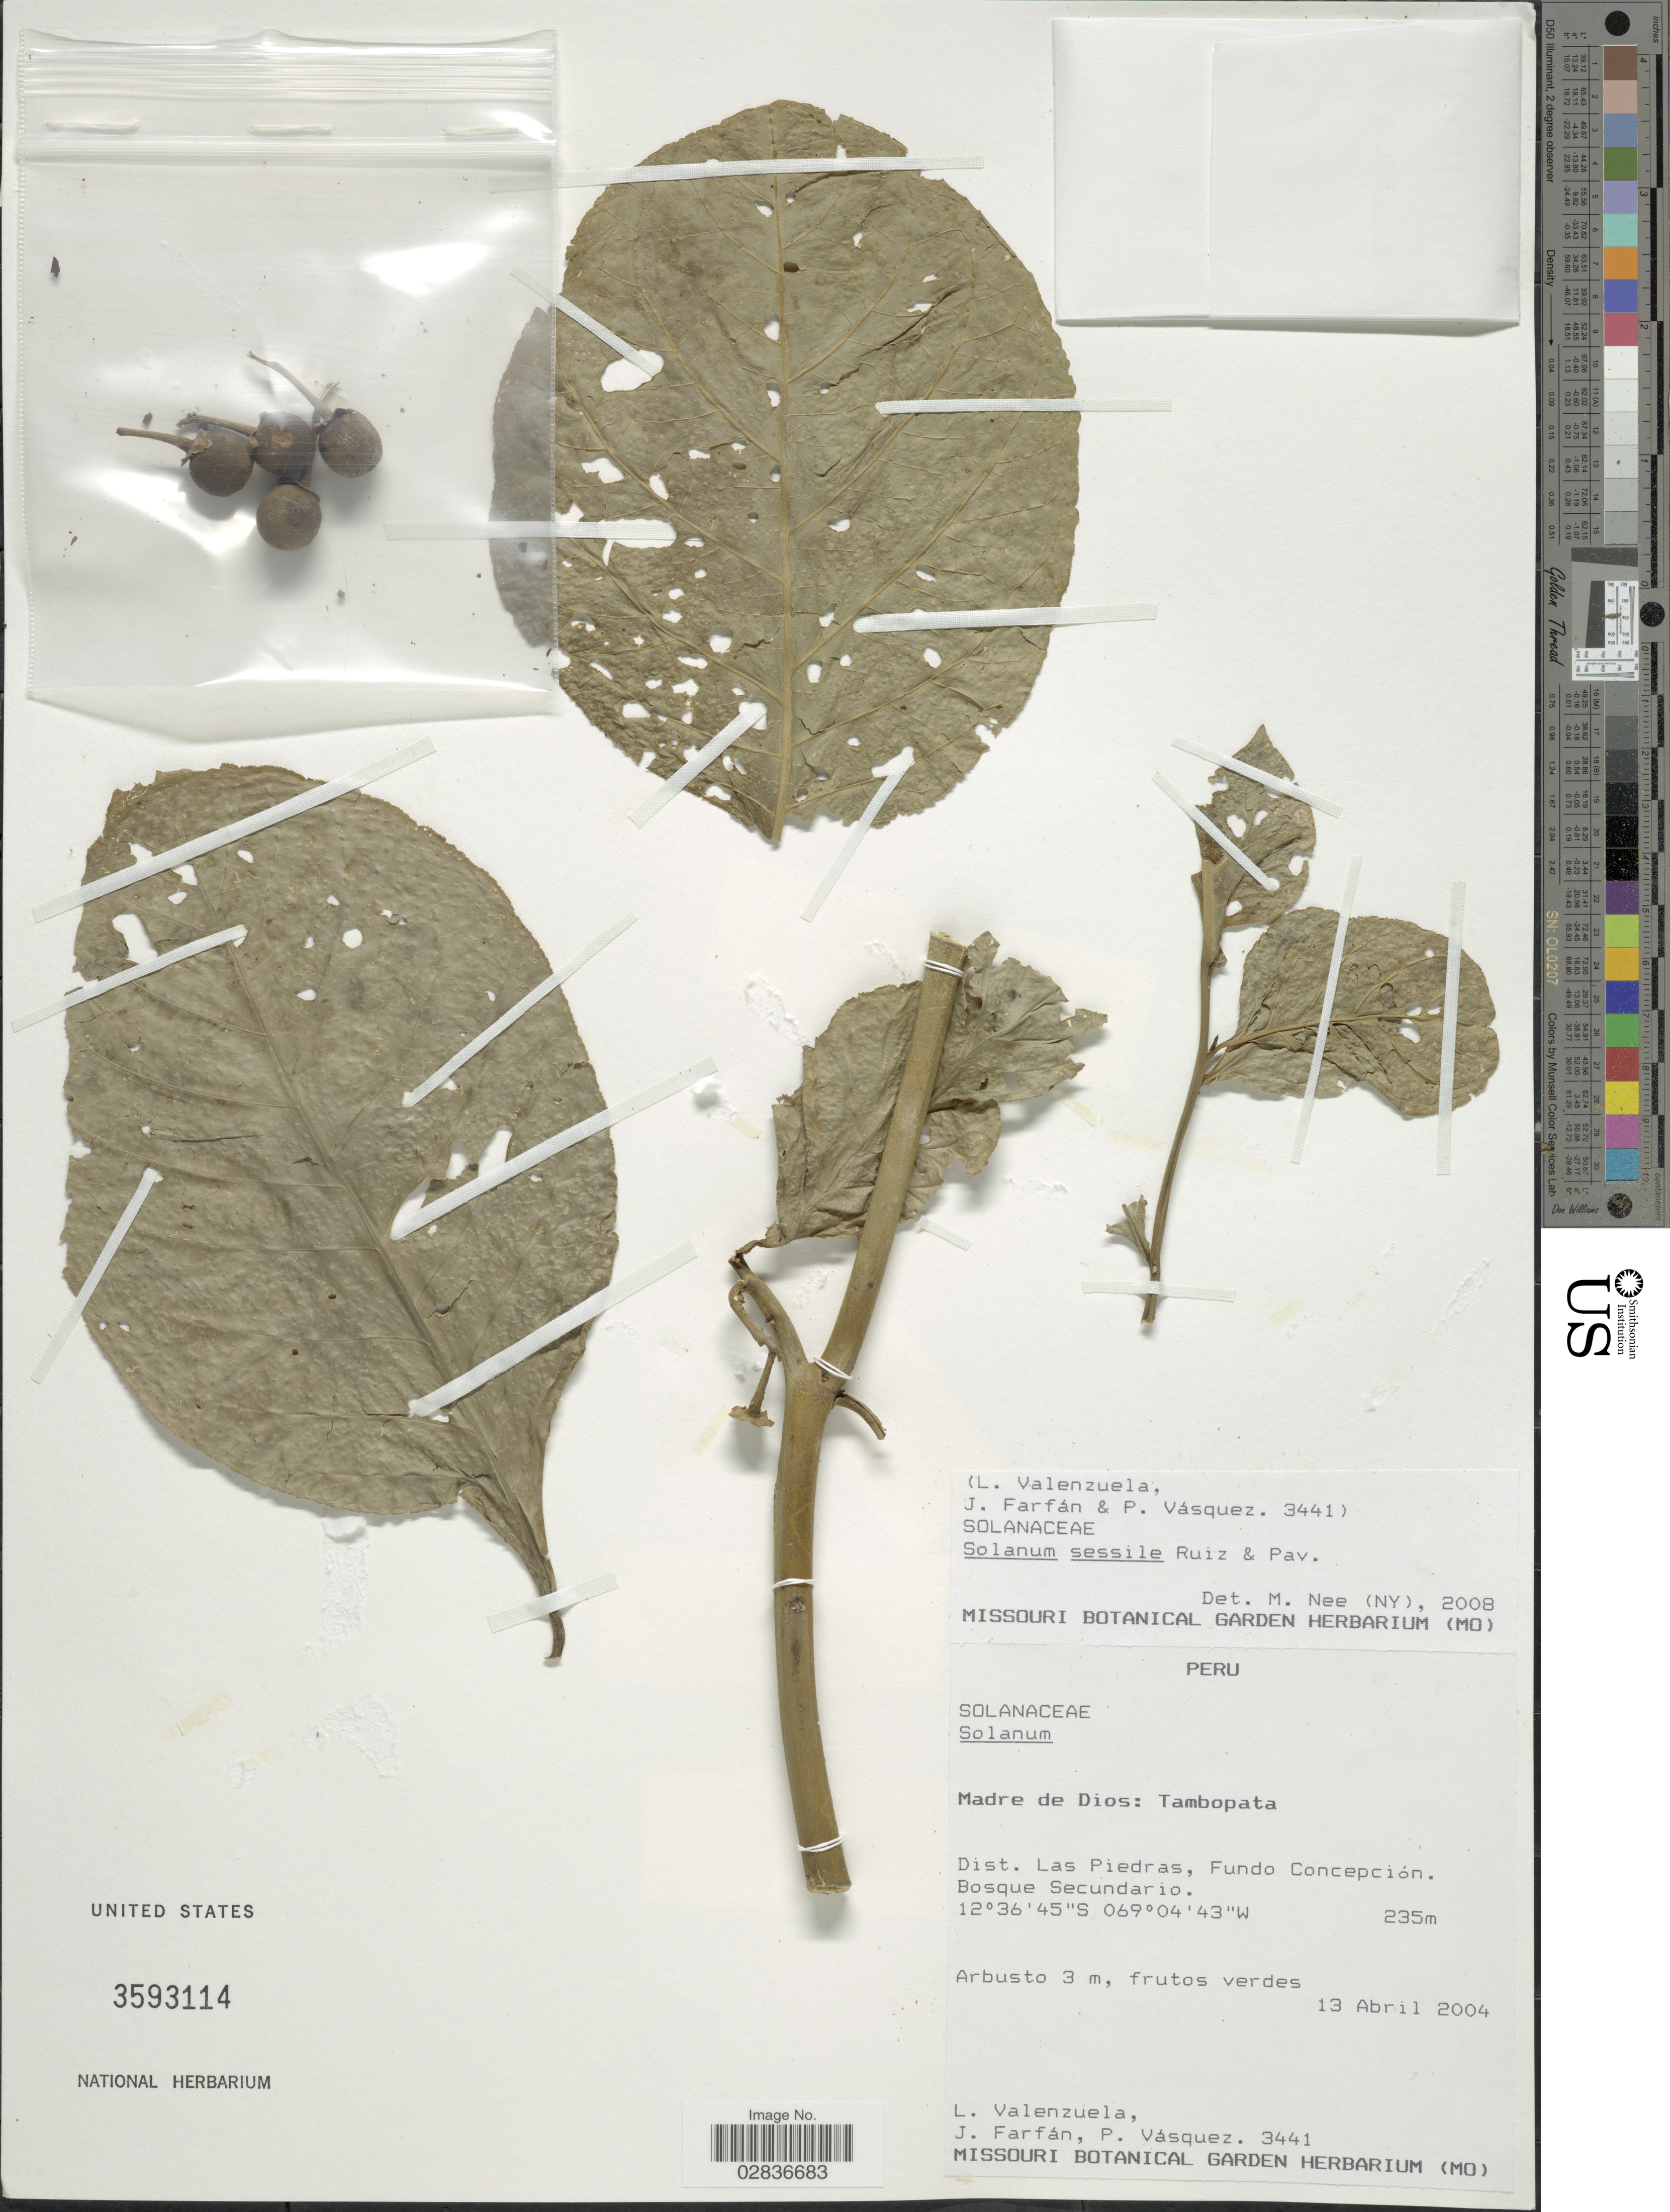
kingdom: Plantae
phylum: Tracheophyta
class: Magnoliopsida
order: Solanales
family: Solanaceae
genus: Solanum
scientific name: Solanum sessile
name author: Ruiz & Pav.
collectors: L. Valenzuela, J. Farfán & P. Vásquez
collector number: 3441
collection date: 2004-04-13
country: Peru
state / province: Madre de Dios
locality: Madre de Dios: Tambopata. Dist. Las Piedras, Fundo Concepción.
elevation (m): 235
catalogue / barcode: US 3593114